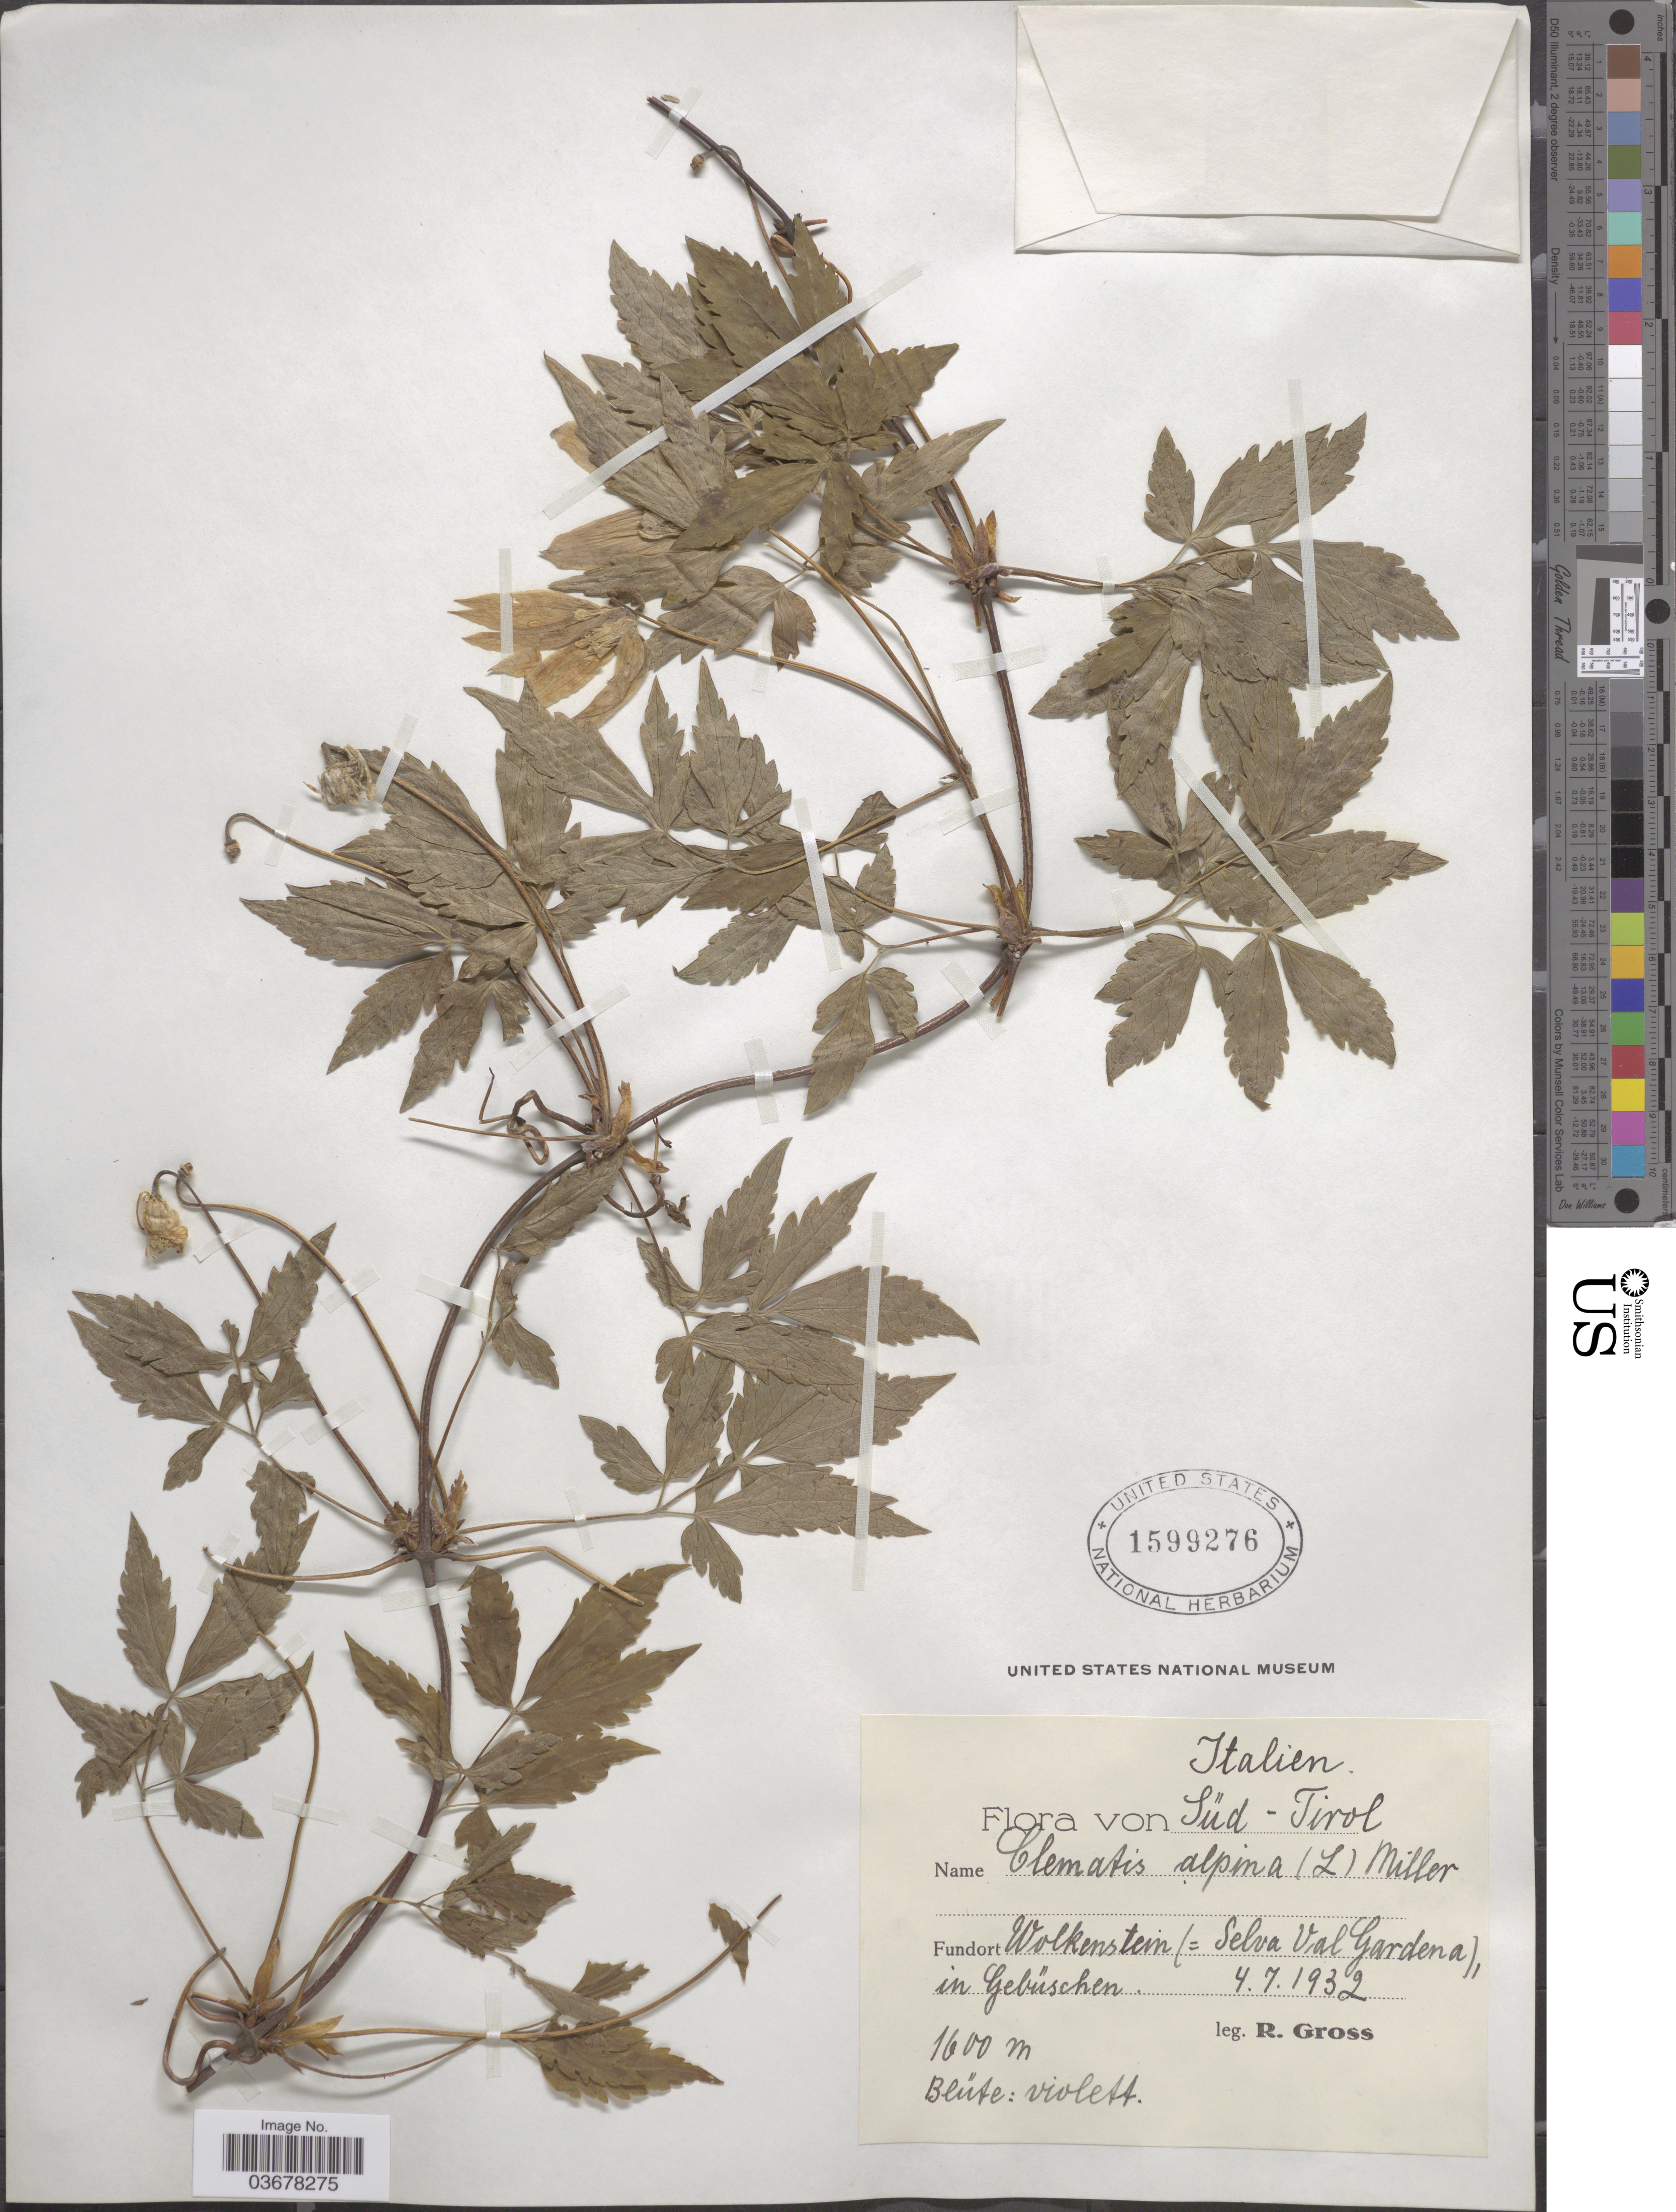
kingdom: Plantae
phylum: Tracheophyta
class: Magnoliopsida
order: Ranunculales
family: Ranunculaceae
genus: Clematis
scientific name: Clematis alpina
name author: (L.) Mill.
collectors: R. Gross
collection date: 1932-07-04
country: Italy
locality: Süd - Tirol. Wolkenstein (= Selva Val Gardena), in Gebüschen.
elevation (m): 1600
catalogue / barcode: US 1599276